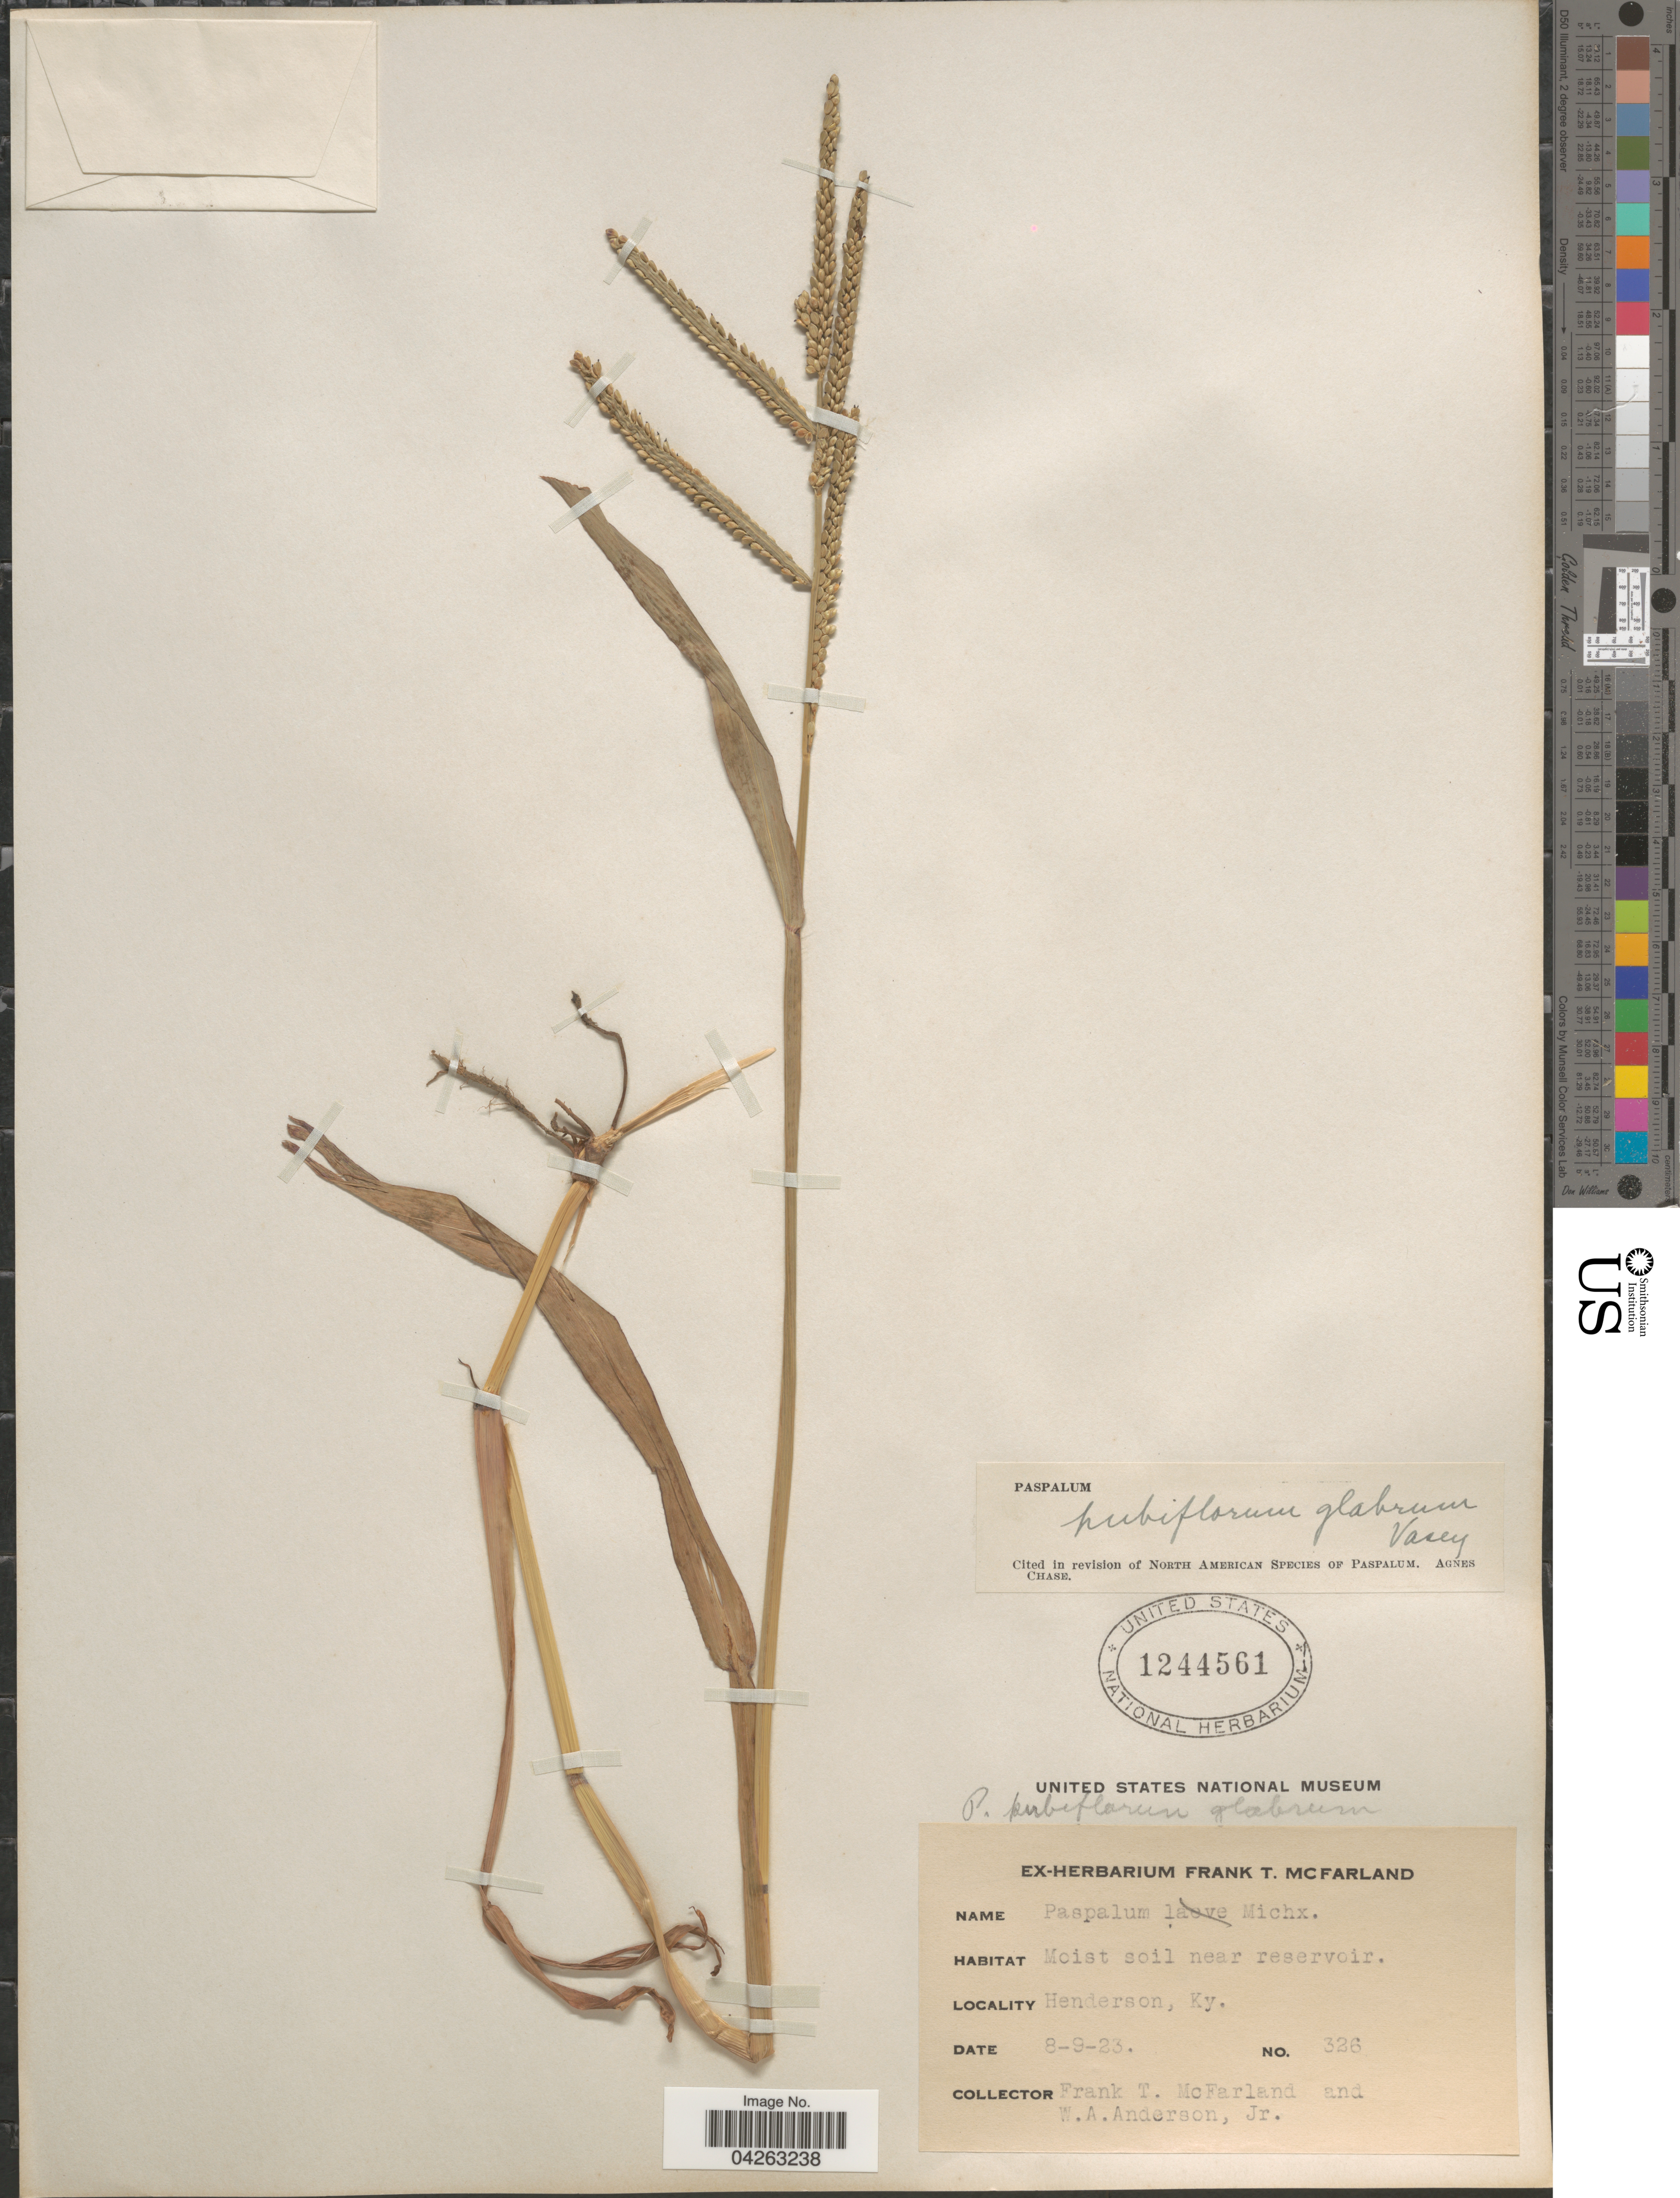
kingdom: Plantae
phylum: Tracheophyta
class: Liliopsida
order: Poales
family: Poaceae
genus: Paspalum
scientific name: Paspalum pubiflorum var. glabrum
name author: Vasey ex Scribn.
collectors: F. McFarland & W. A. Anderson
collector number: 326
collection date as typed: Transcribed d/m/y: 9/8/23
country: United States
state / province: Kentucky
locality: Henderson.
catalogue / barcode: US 1244561